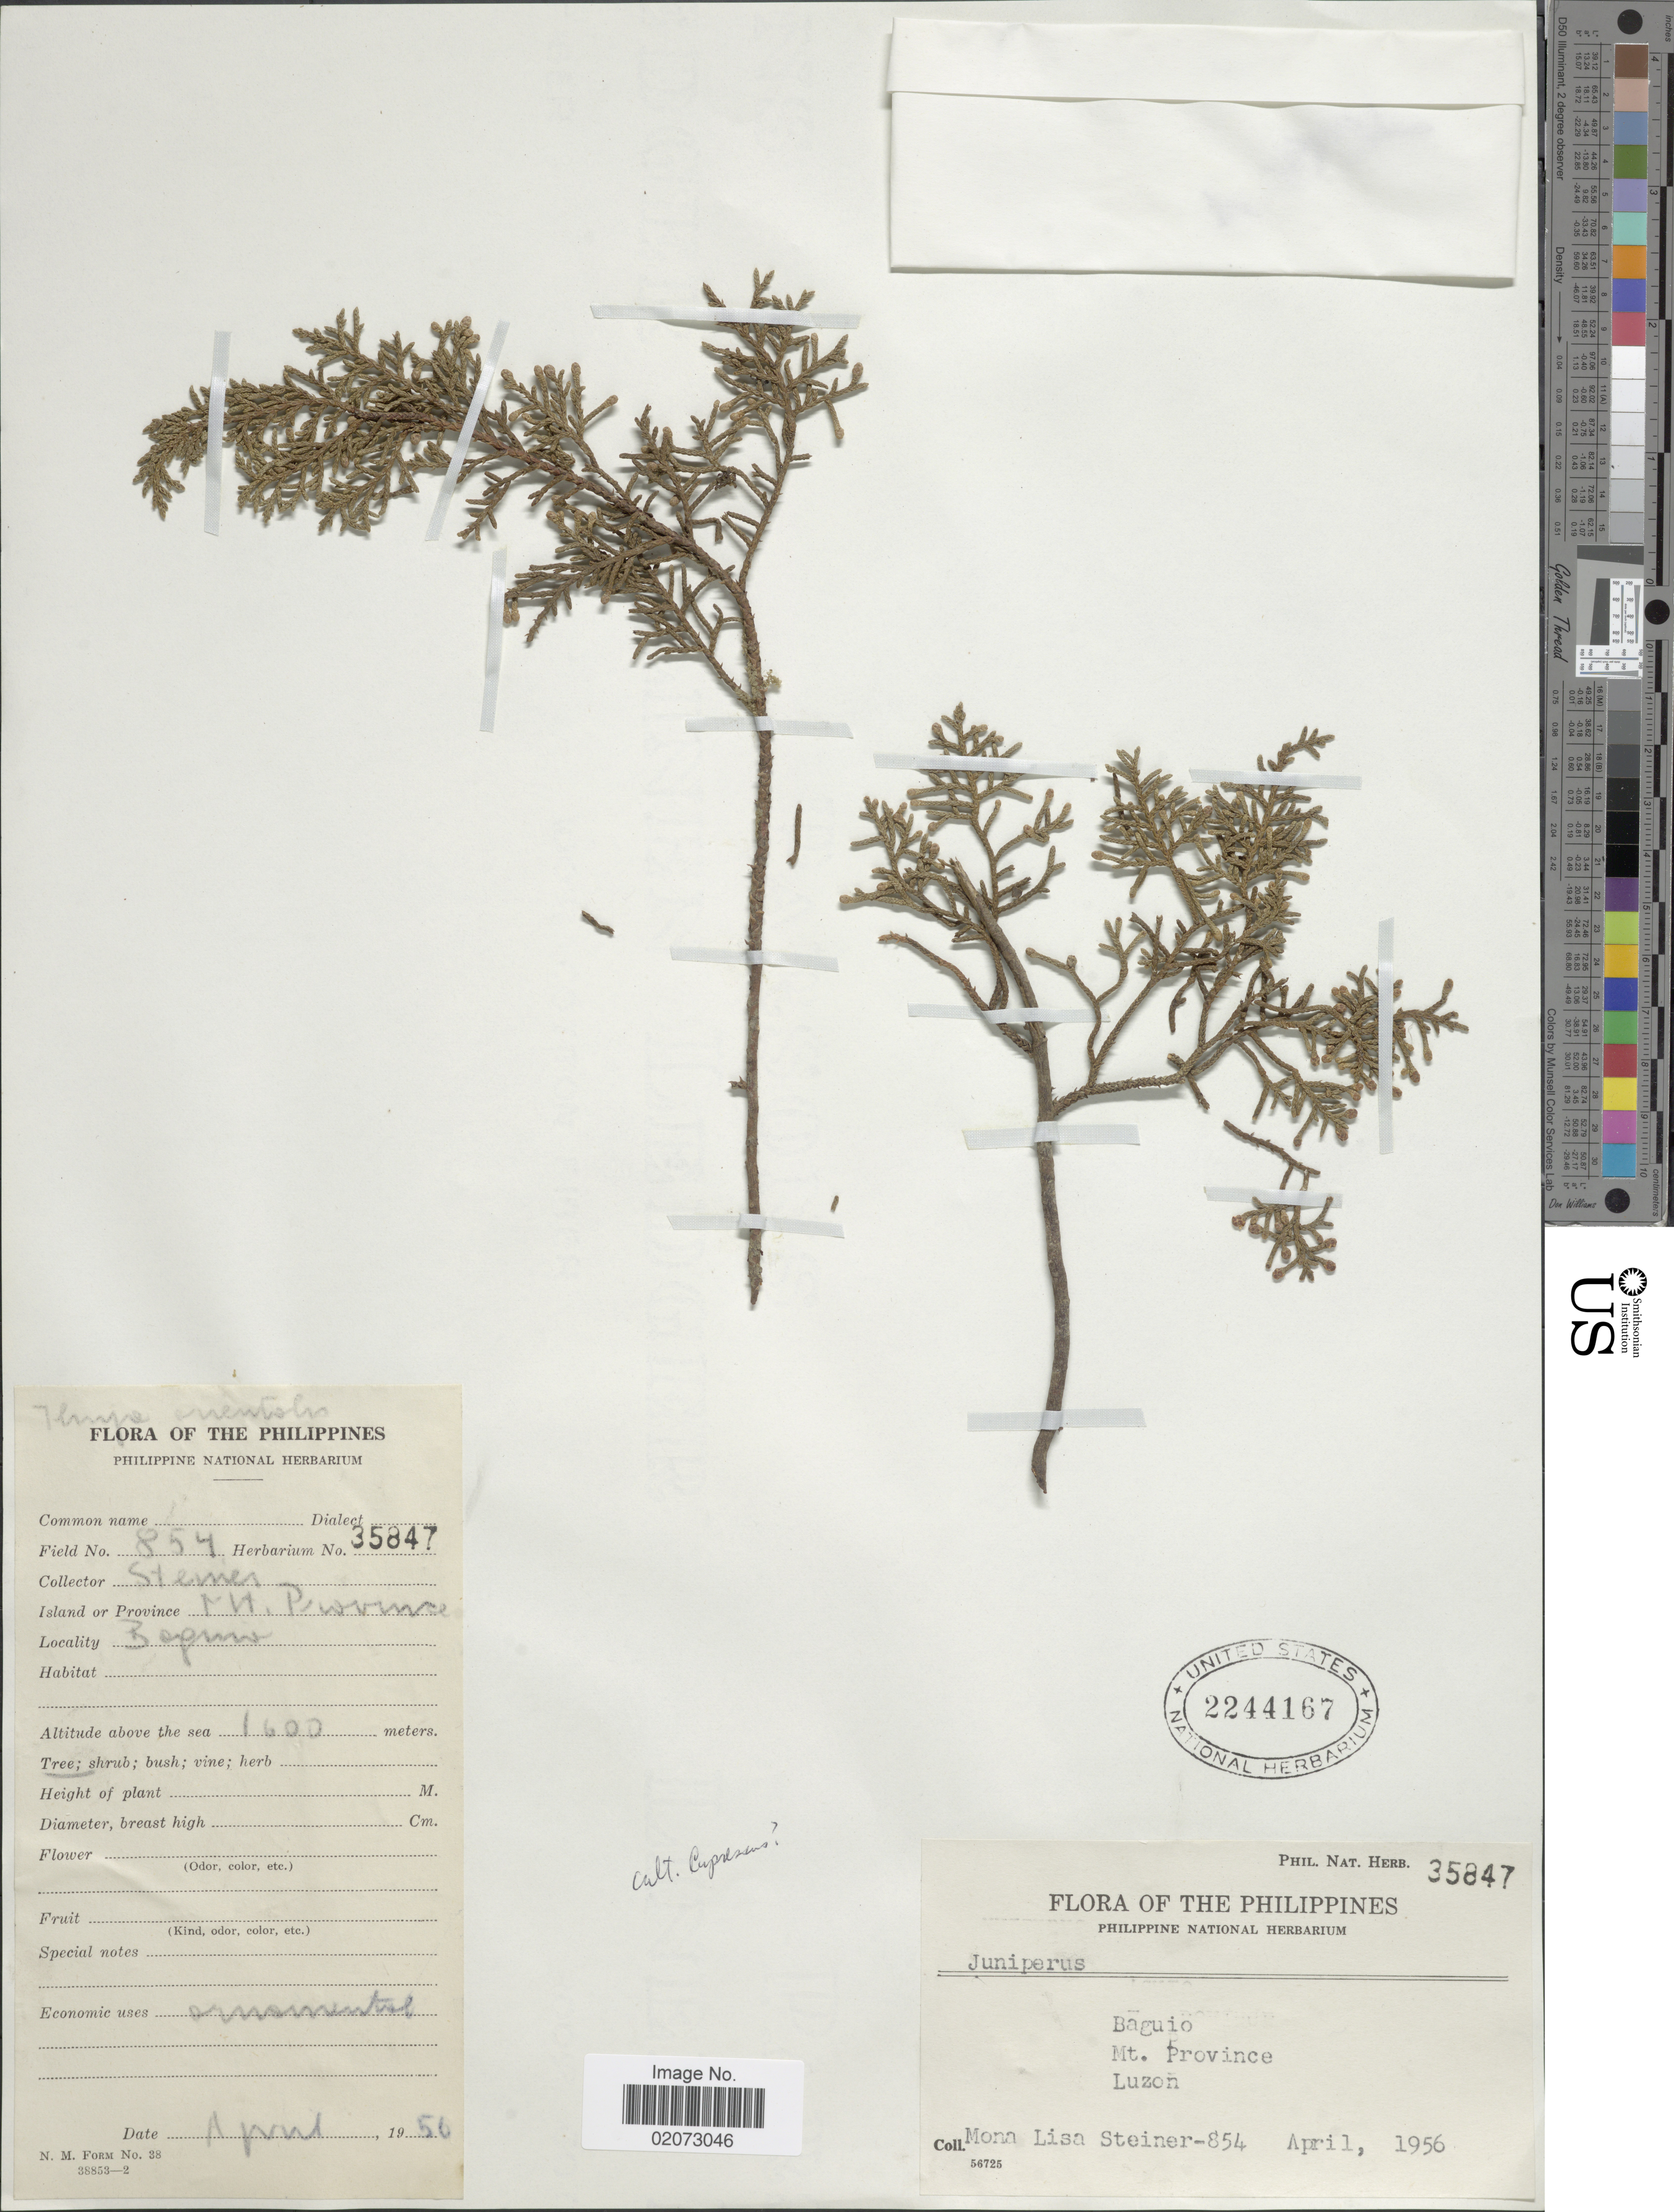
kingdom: Plantae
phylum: Tracheophyta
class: Pinopsida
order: Pinales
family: Cupressaceae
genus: Juniperus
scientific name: Juniperus sp.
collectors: M. Steiner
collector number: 35847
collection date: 1956-04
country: Philippines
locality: Baguio, Mt. Province. Luzon.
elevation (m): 1600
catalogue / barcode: US 2244167